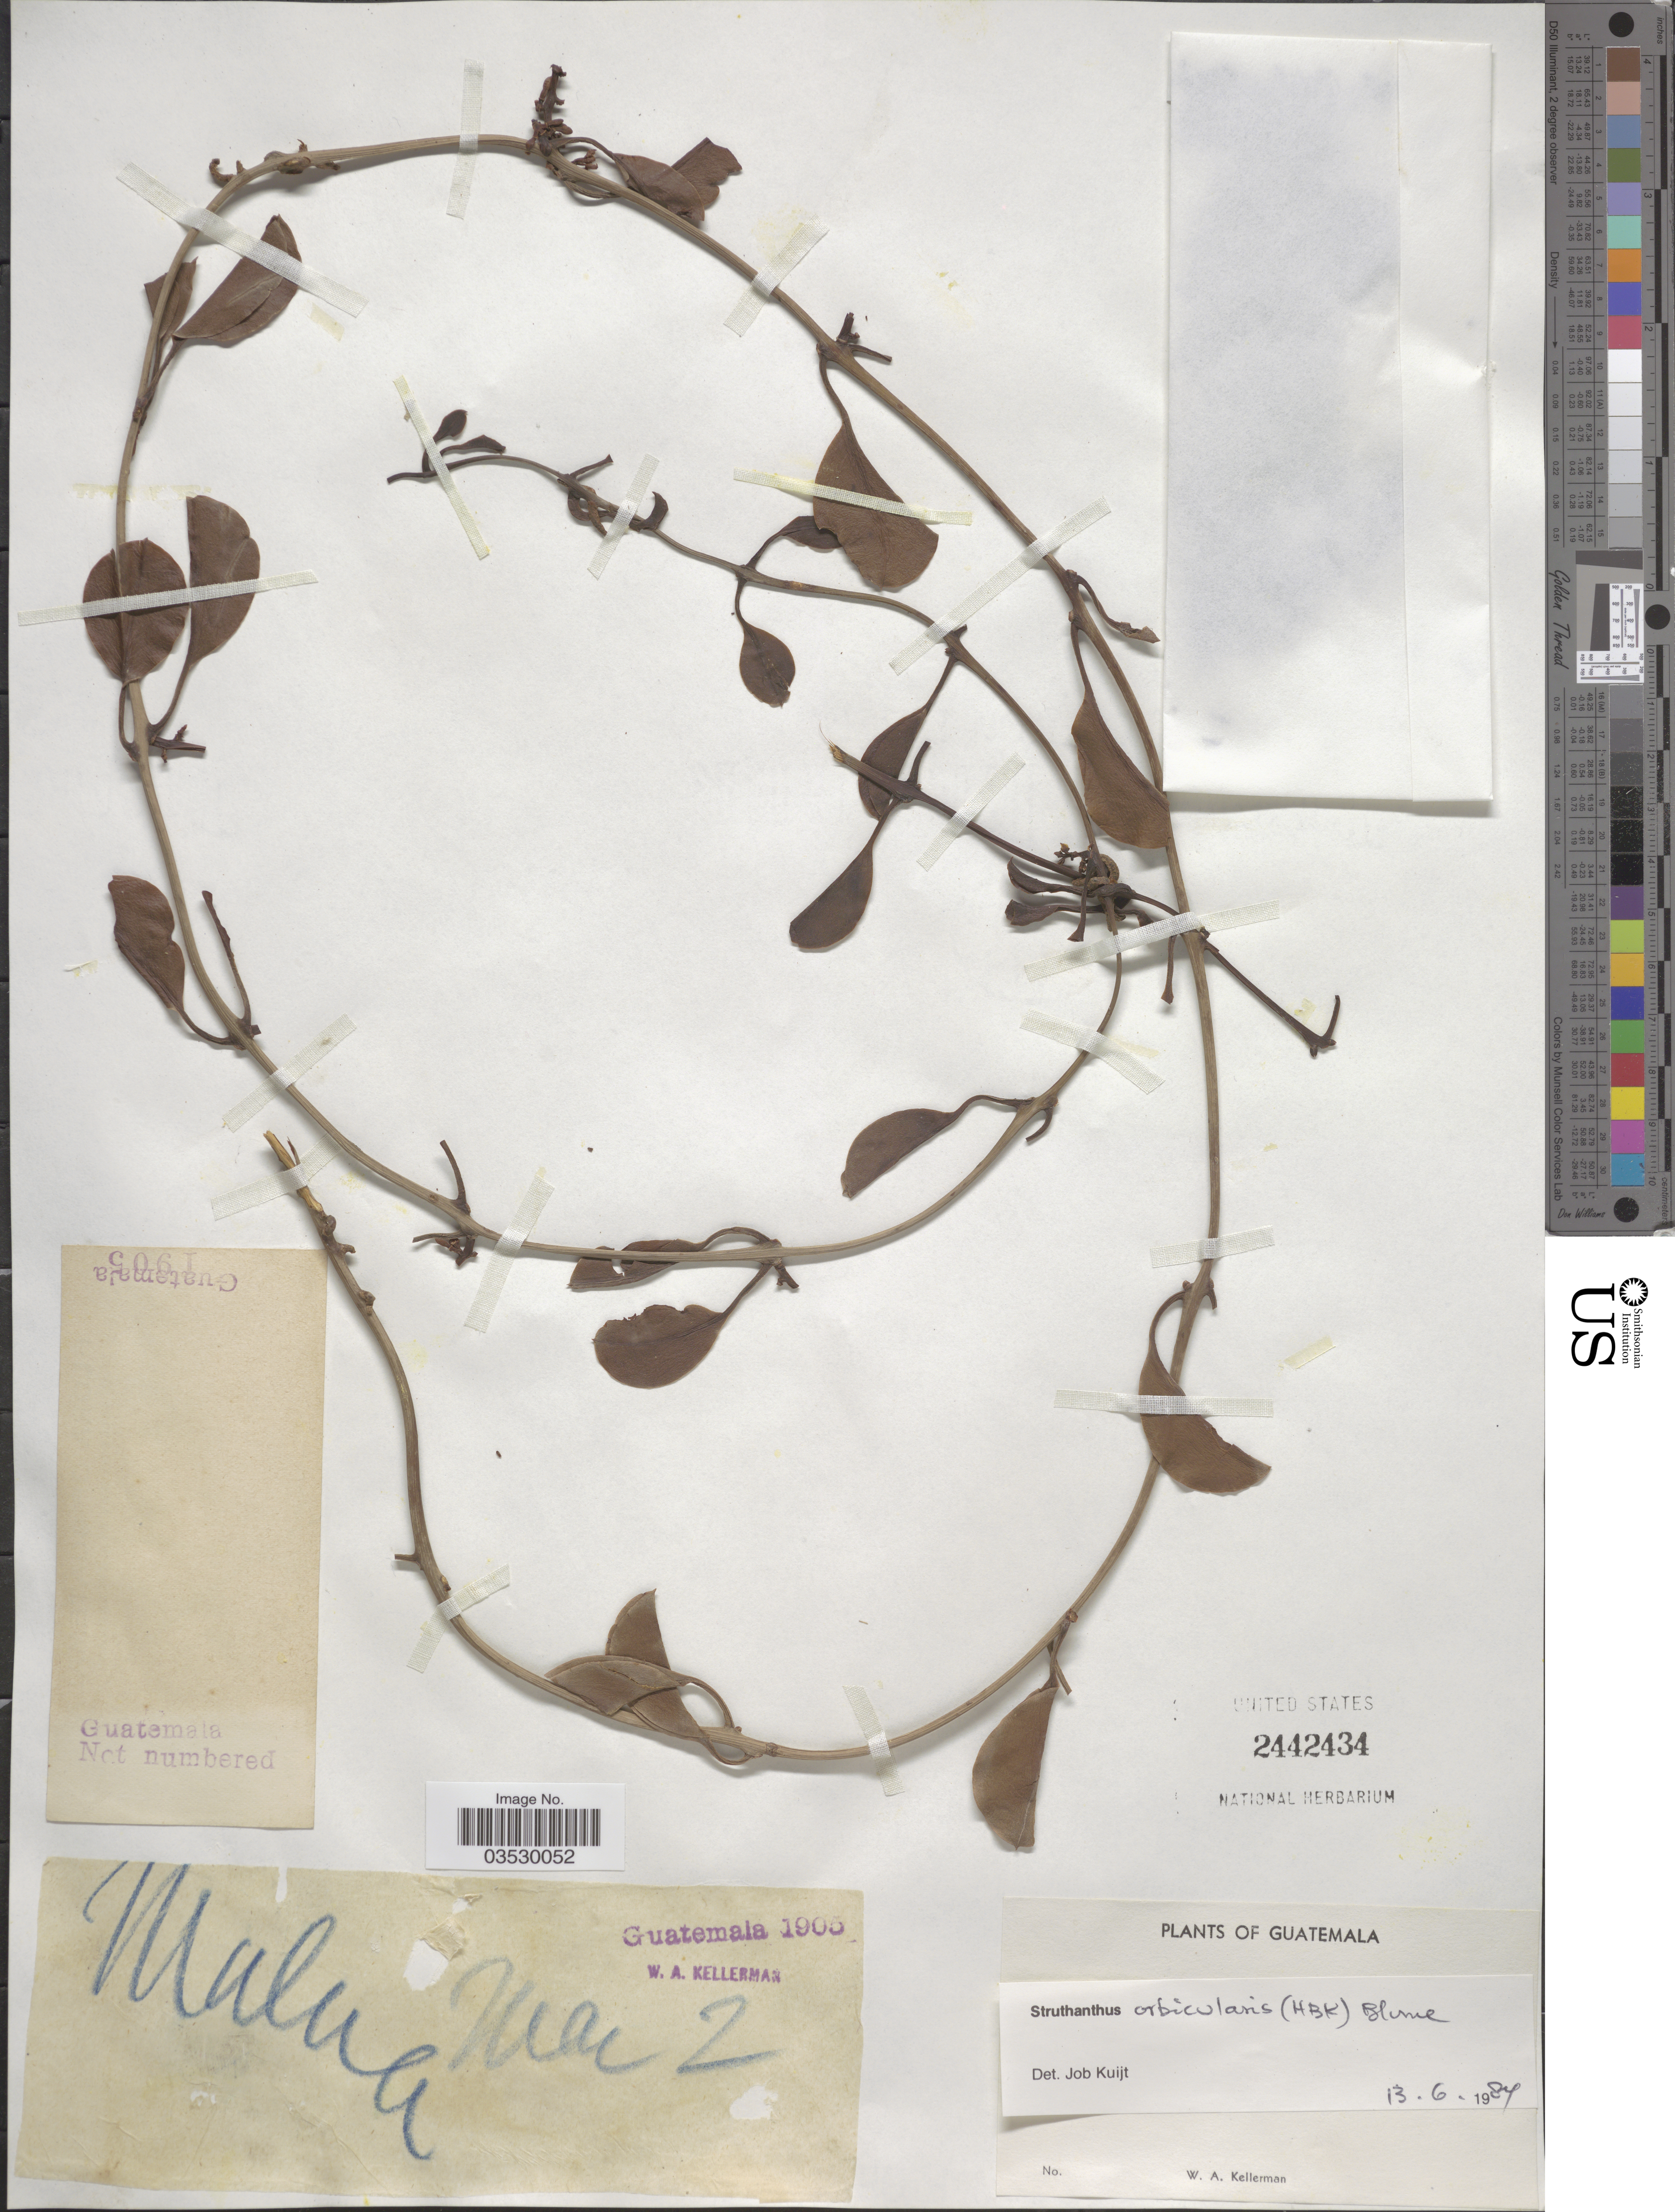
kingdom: Plantae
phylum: Tracheophyta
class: Magnoliopsida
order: Santalales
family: Loranthaceae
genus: Struthanthus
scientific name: Struthanthus orbicularis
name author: (Kunth) Blume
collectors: W. Kellerman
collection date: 1905-03-02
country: Guatemala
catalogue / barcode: US 2442434